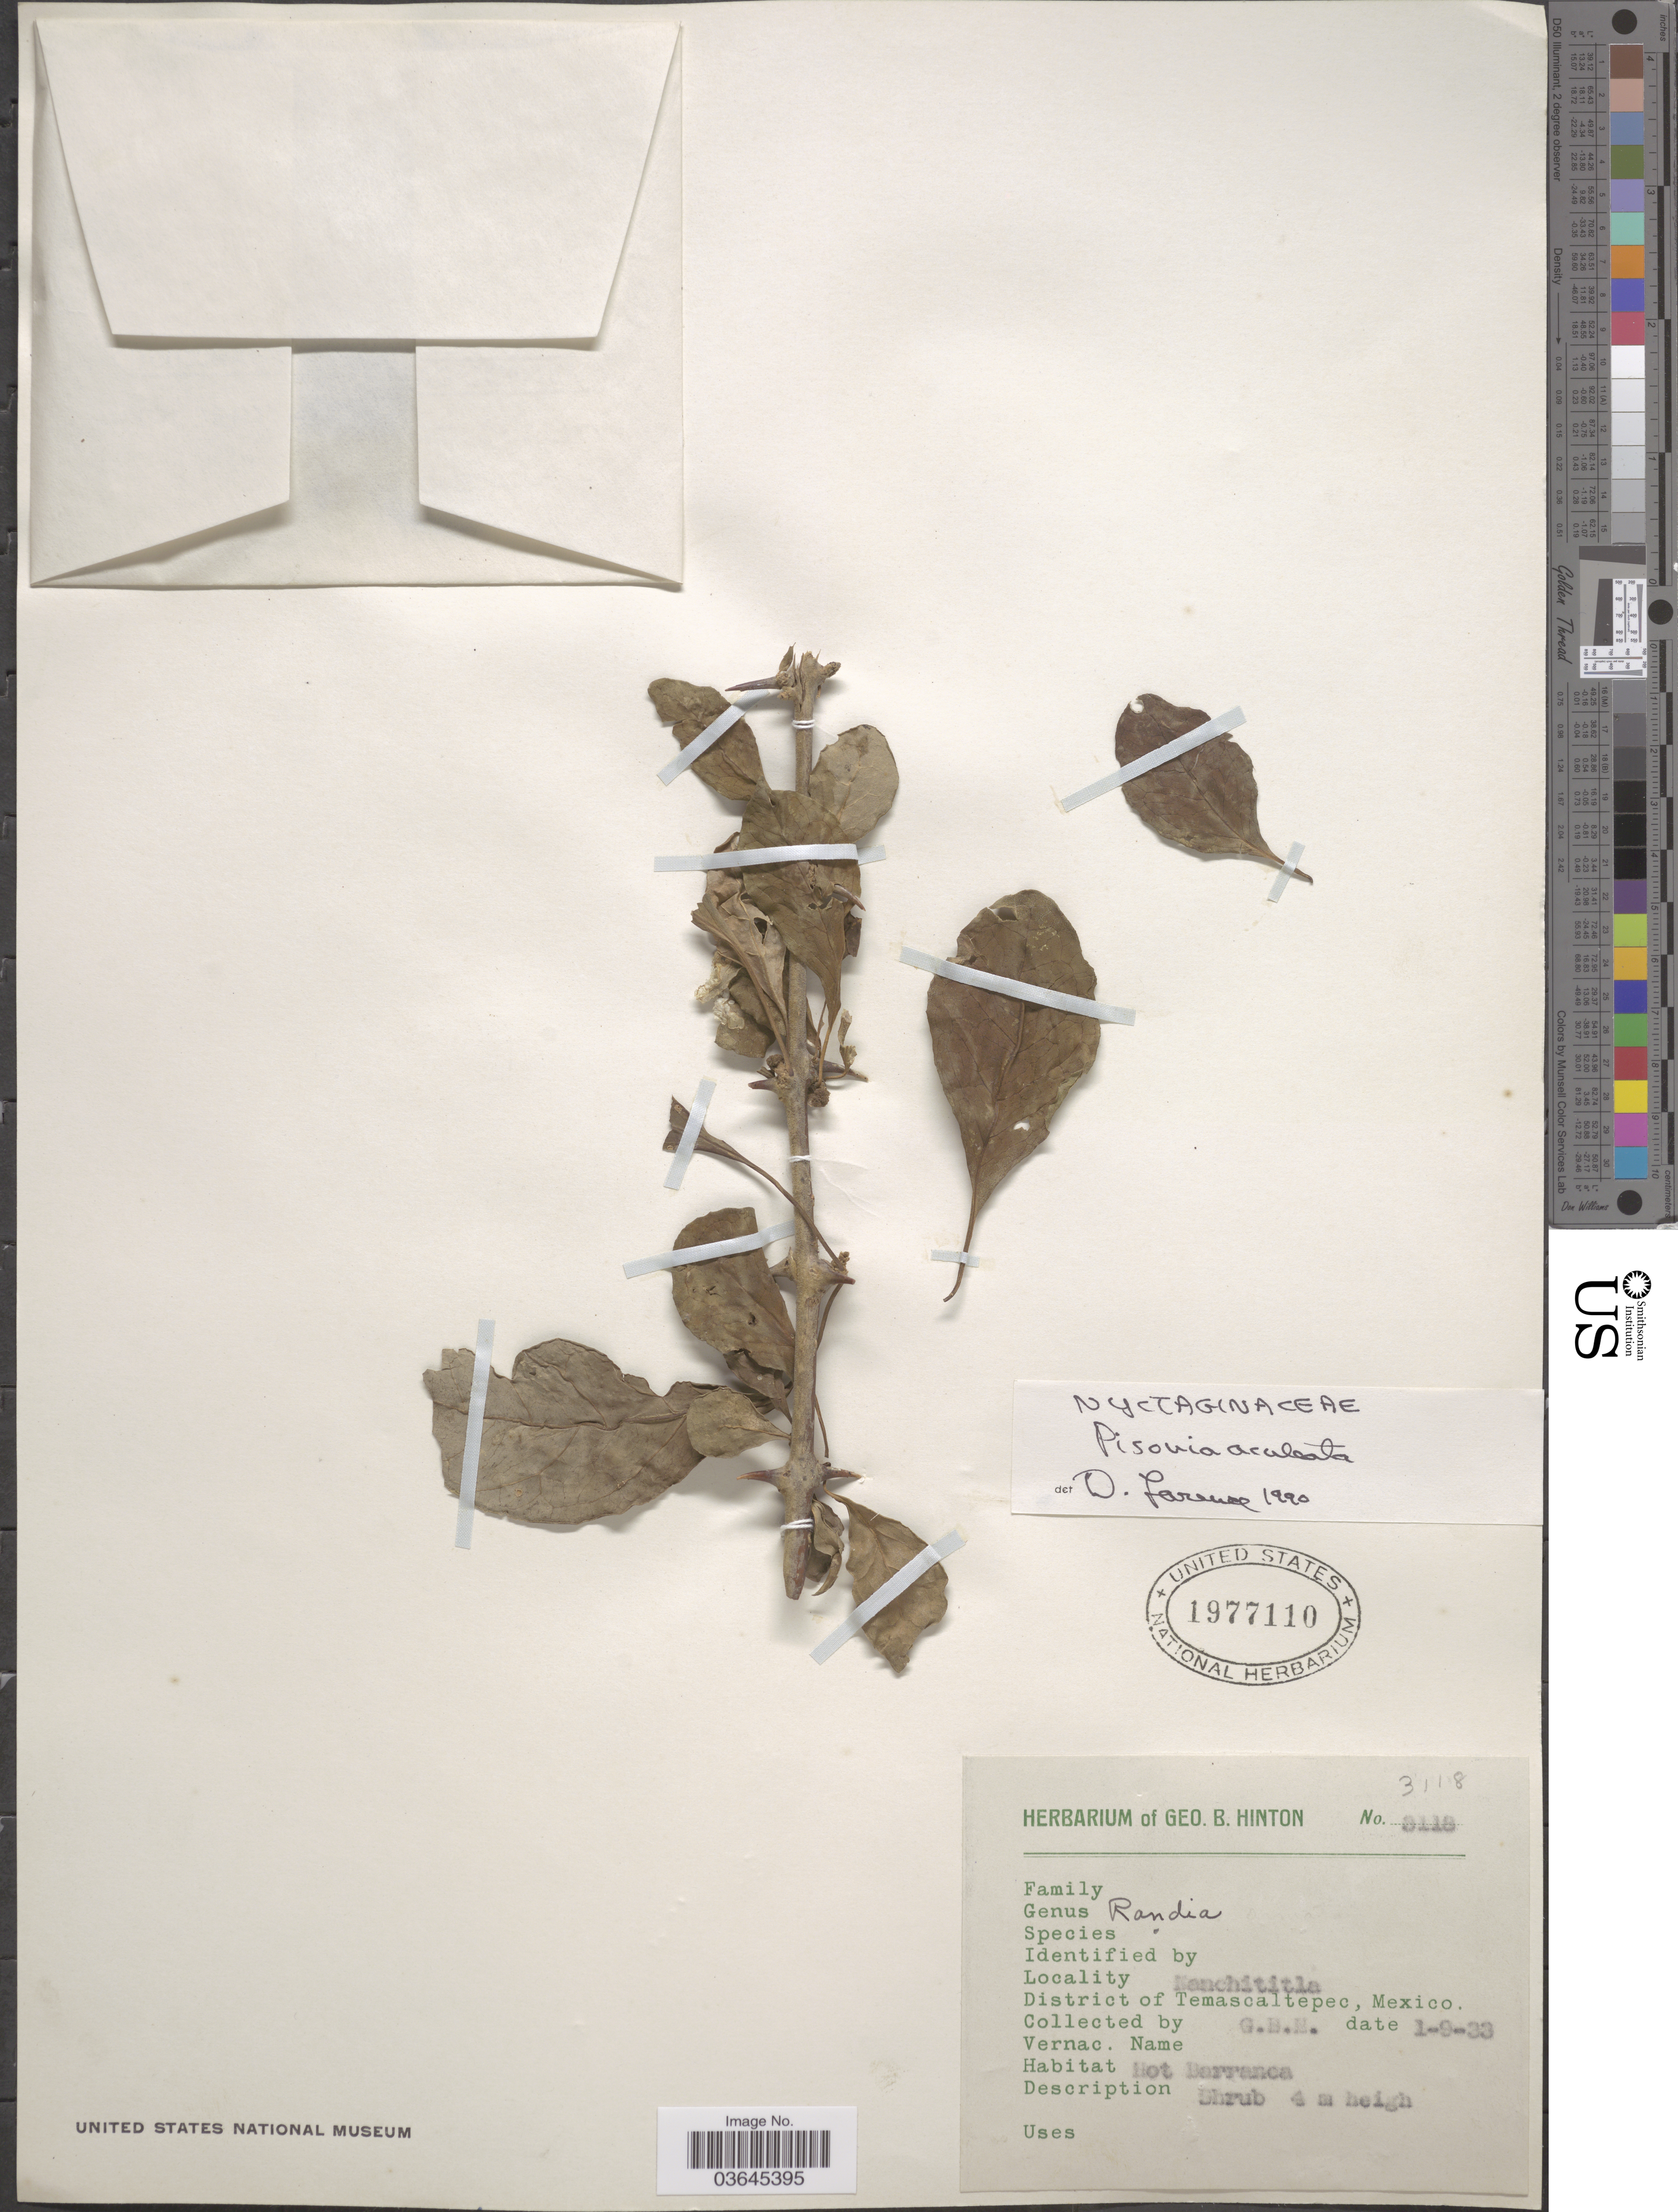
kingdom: Plantae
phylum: Tracheophyta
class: Magnoliopsida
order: Caryophyllales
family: Nyctaginaceae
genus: Pisonia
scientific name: Pisonia aculeata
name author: L.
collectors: G. B. Hinton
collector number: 3118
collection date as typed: Transcribed d/m/y: 1/9/33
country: Mexico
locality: Nanchititla. District of Temascaltepec.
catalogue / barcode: US 1977110